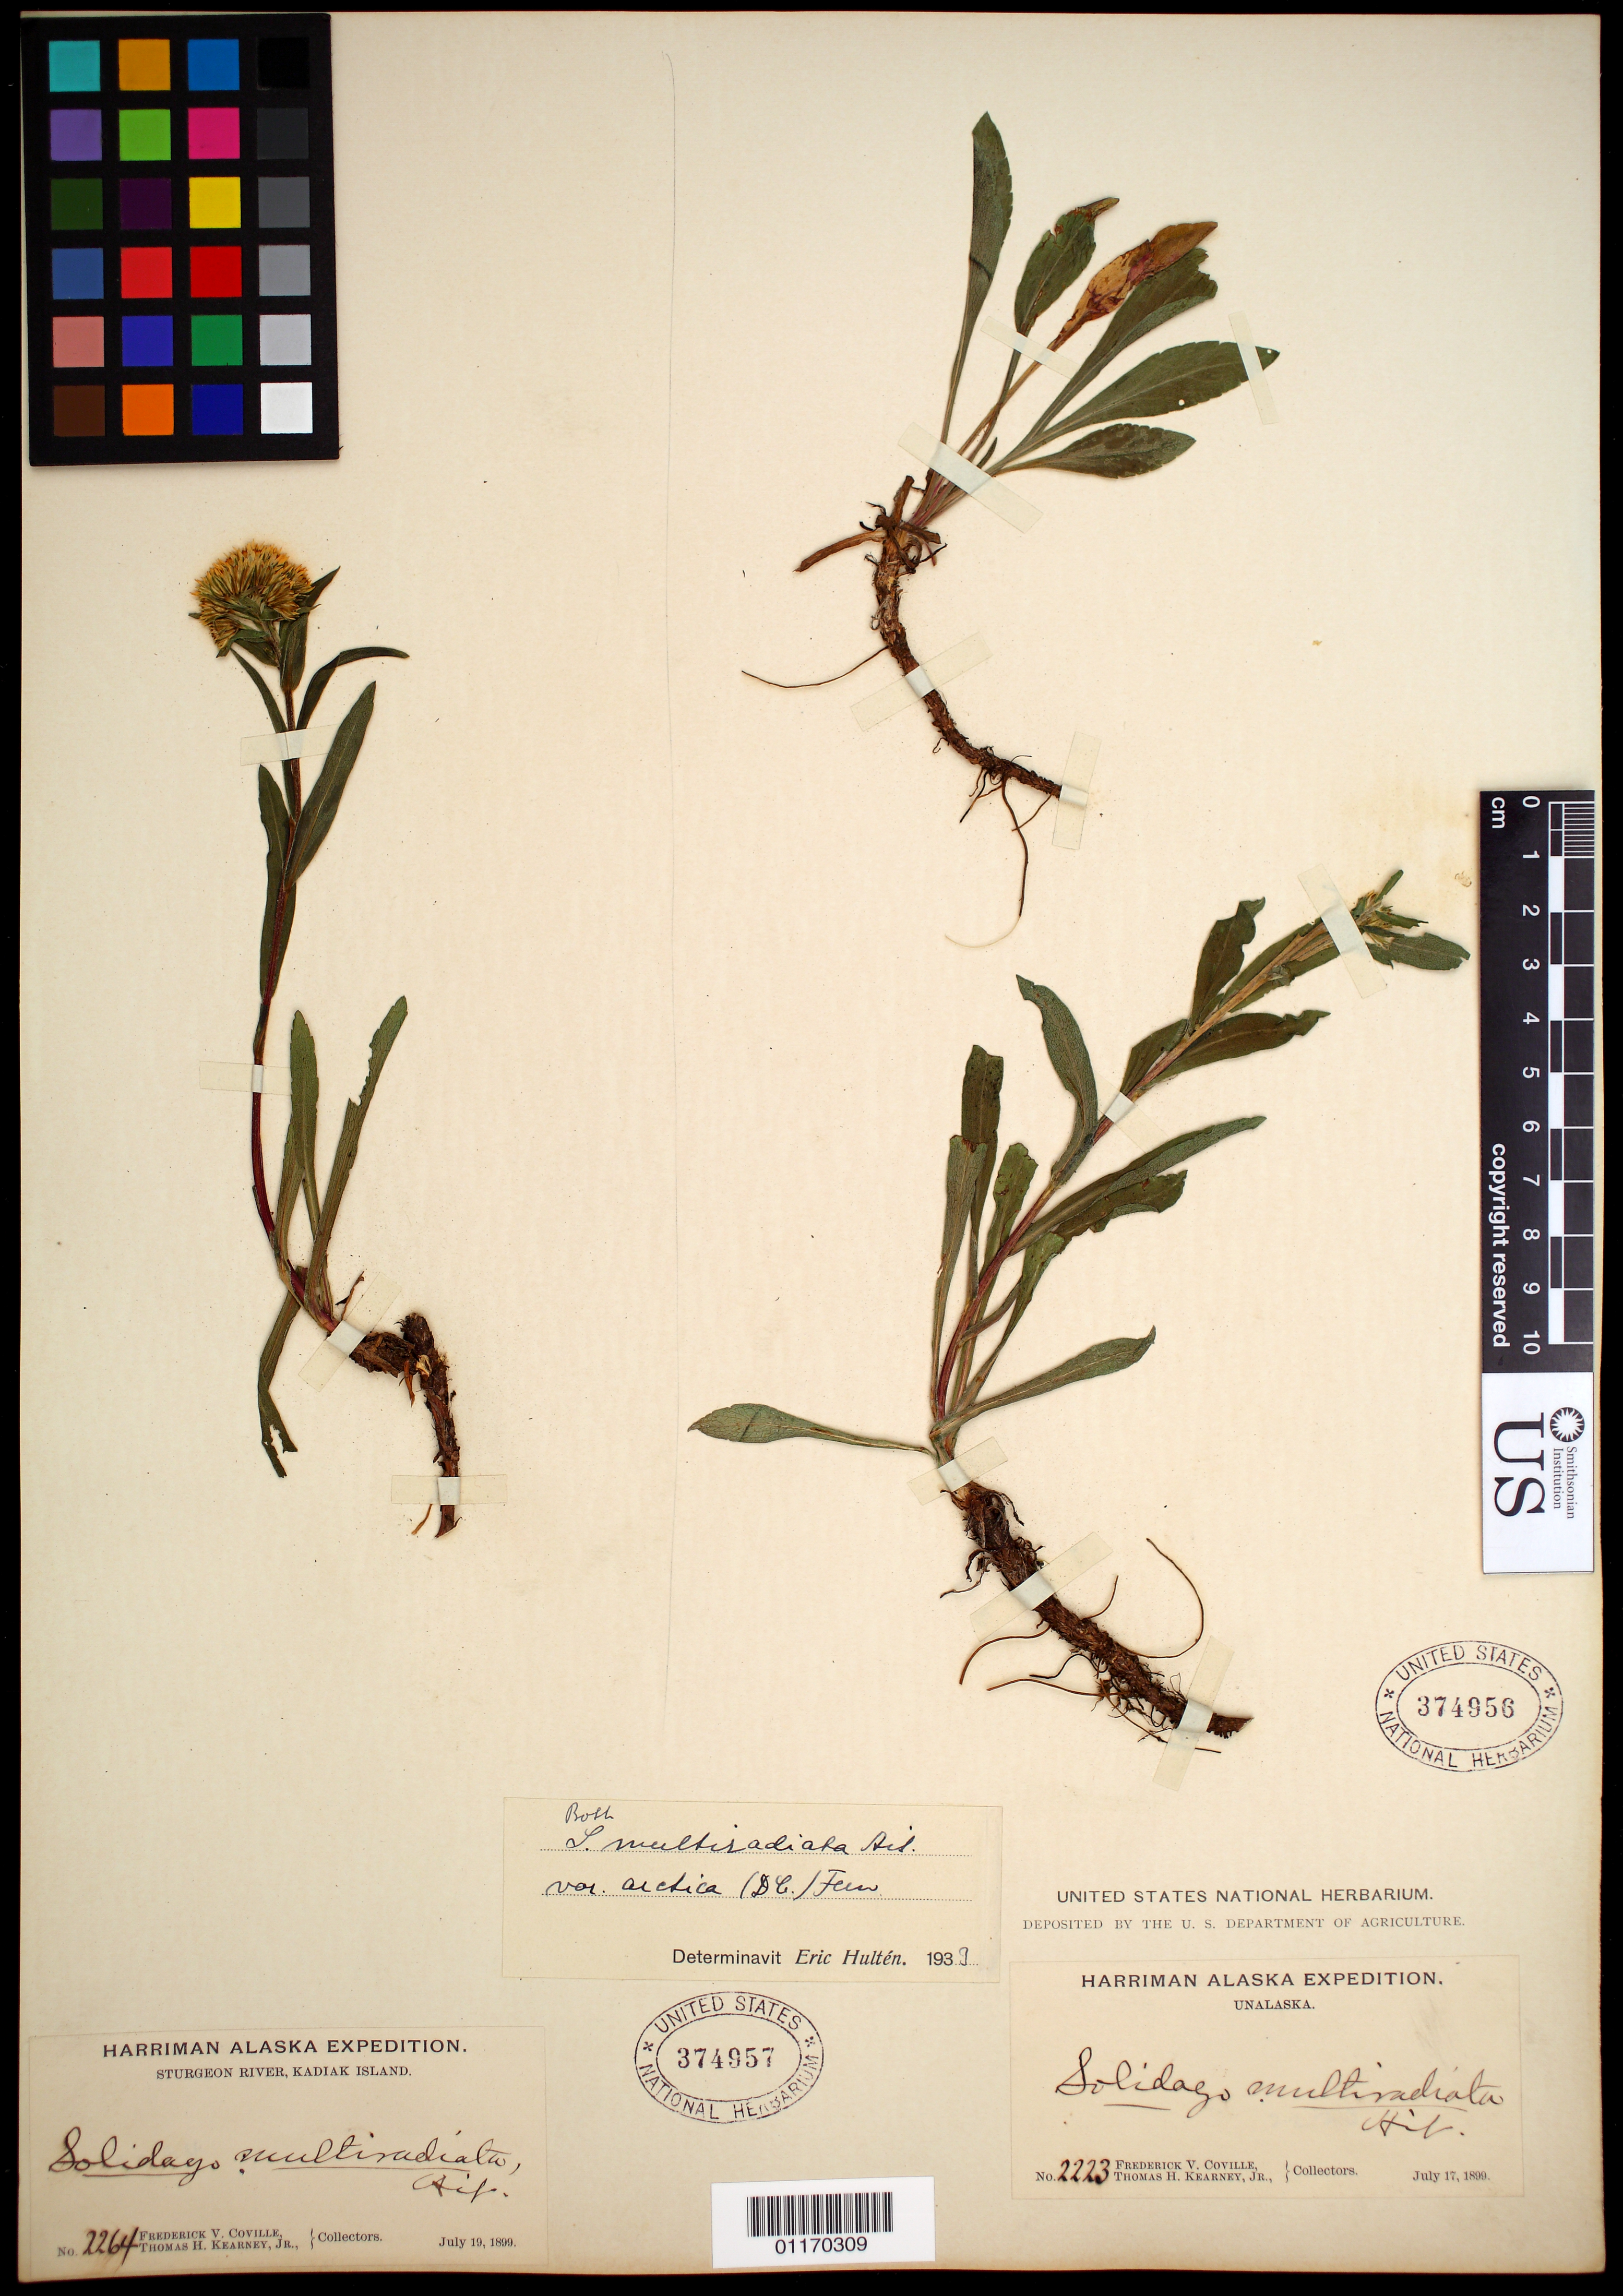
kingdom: Plantae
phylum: Tracheophyta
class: Magnoliopsida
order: Asterales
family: Asteraceae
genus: Solidago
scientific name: Solidago multiradiata var. arctica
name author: (DC.) Fernald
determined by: Hultén, [O.] Eric G.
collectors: F. V. Coville & F. Funston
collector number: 2264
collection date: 1899-07-19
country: United States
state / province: Alaska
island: Kodiak Island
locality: Sturgeon River, Kodiak Island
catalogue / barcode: US 374957